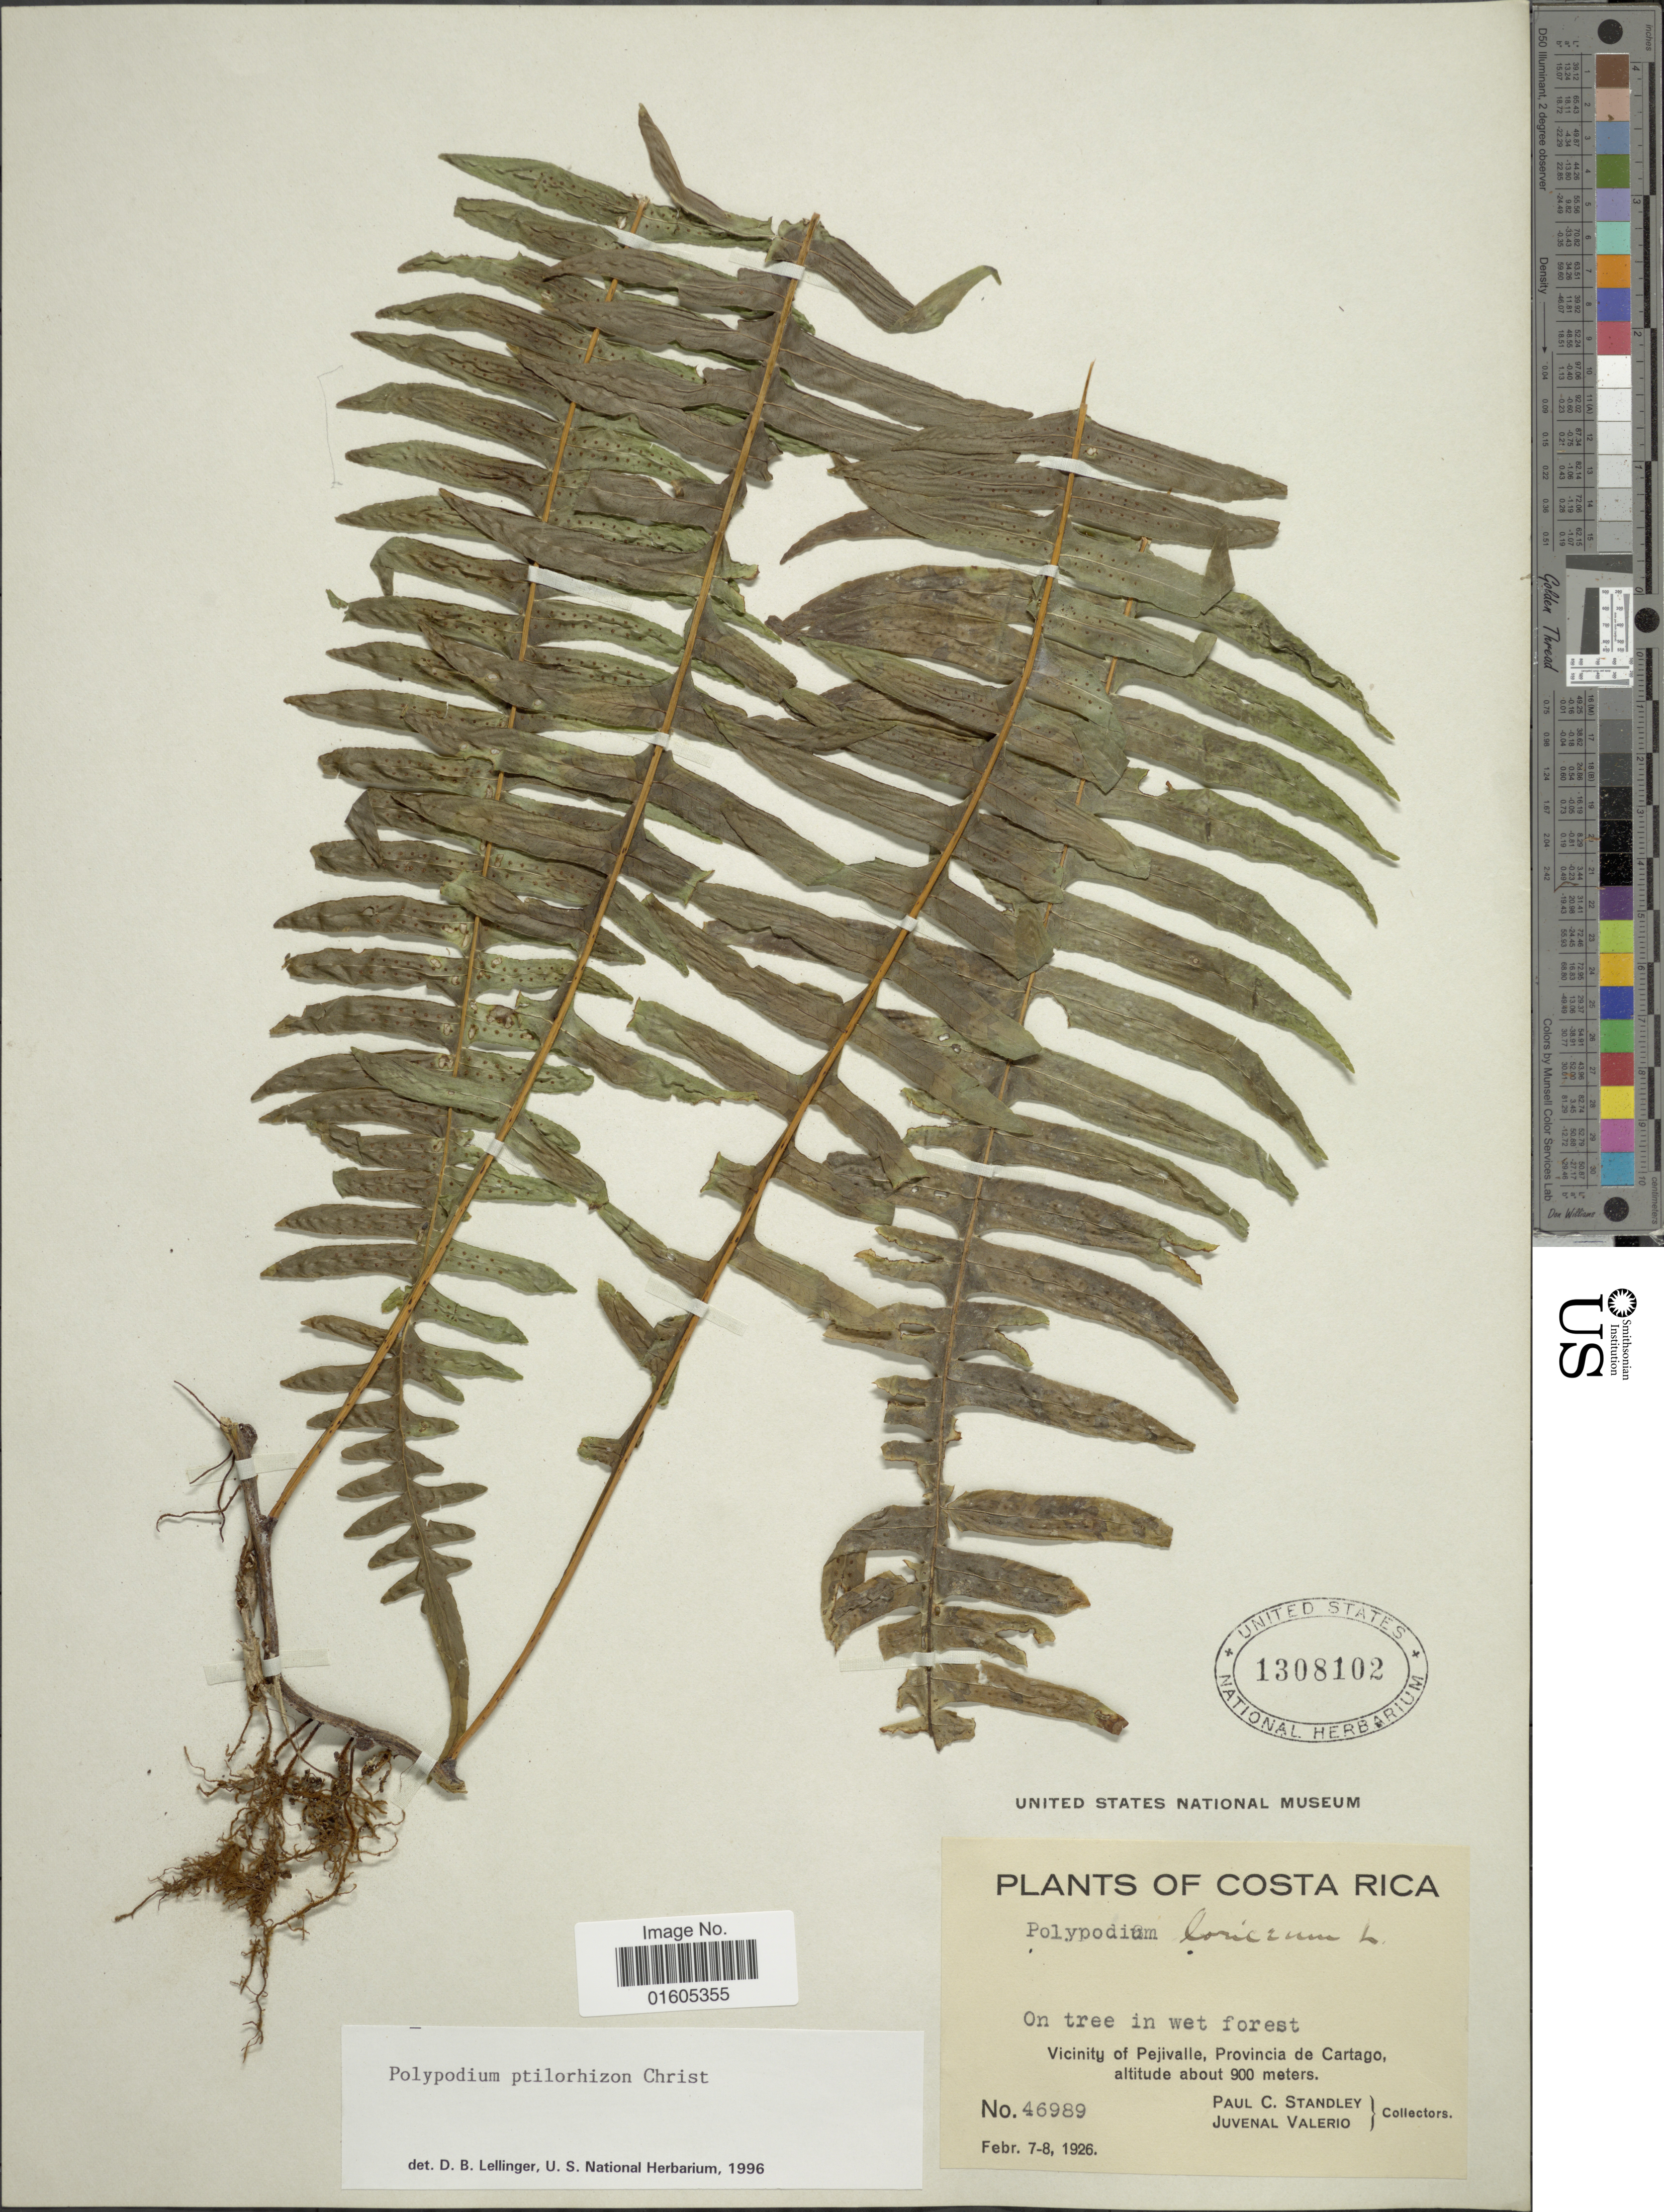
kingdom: Plantae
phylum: Tracheophyta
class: Polypodiopsida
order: Polypodiales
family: Polypodiaceae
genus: Serpocaulon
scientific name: Serpocaulon ptilorhizon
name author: (Christ) A.R. Sm.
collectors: P. C. Standley & J. Valerio R.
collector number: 46989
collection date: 1926-02-07/1926-02-08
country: Costa Rica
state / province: Cartago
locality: Vicinity of Pejivalle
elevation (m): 900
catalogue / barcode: US 1308102